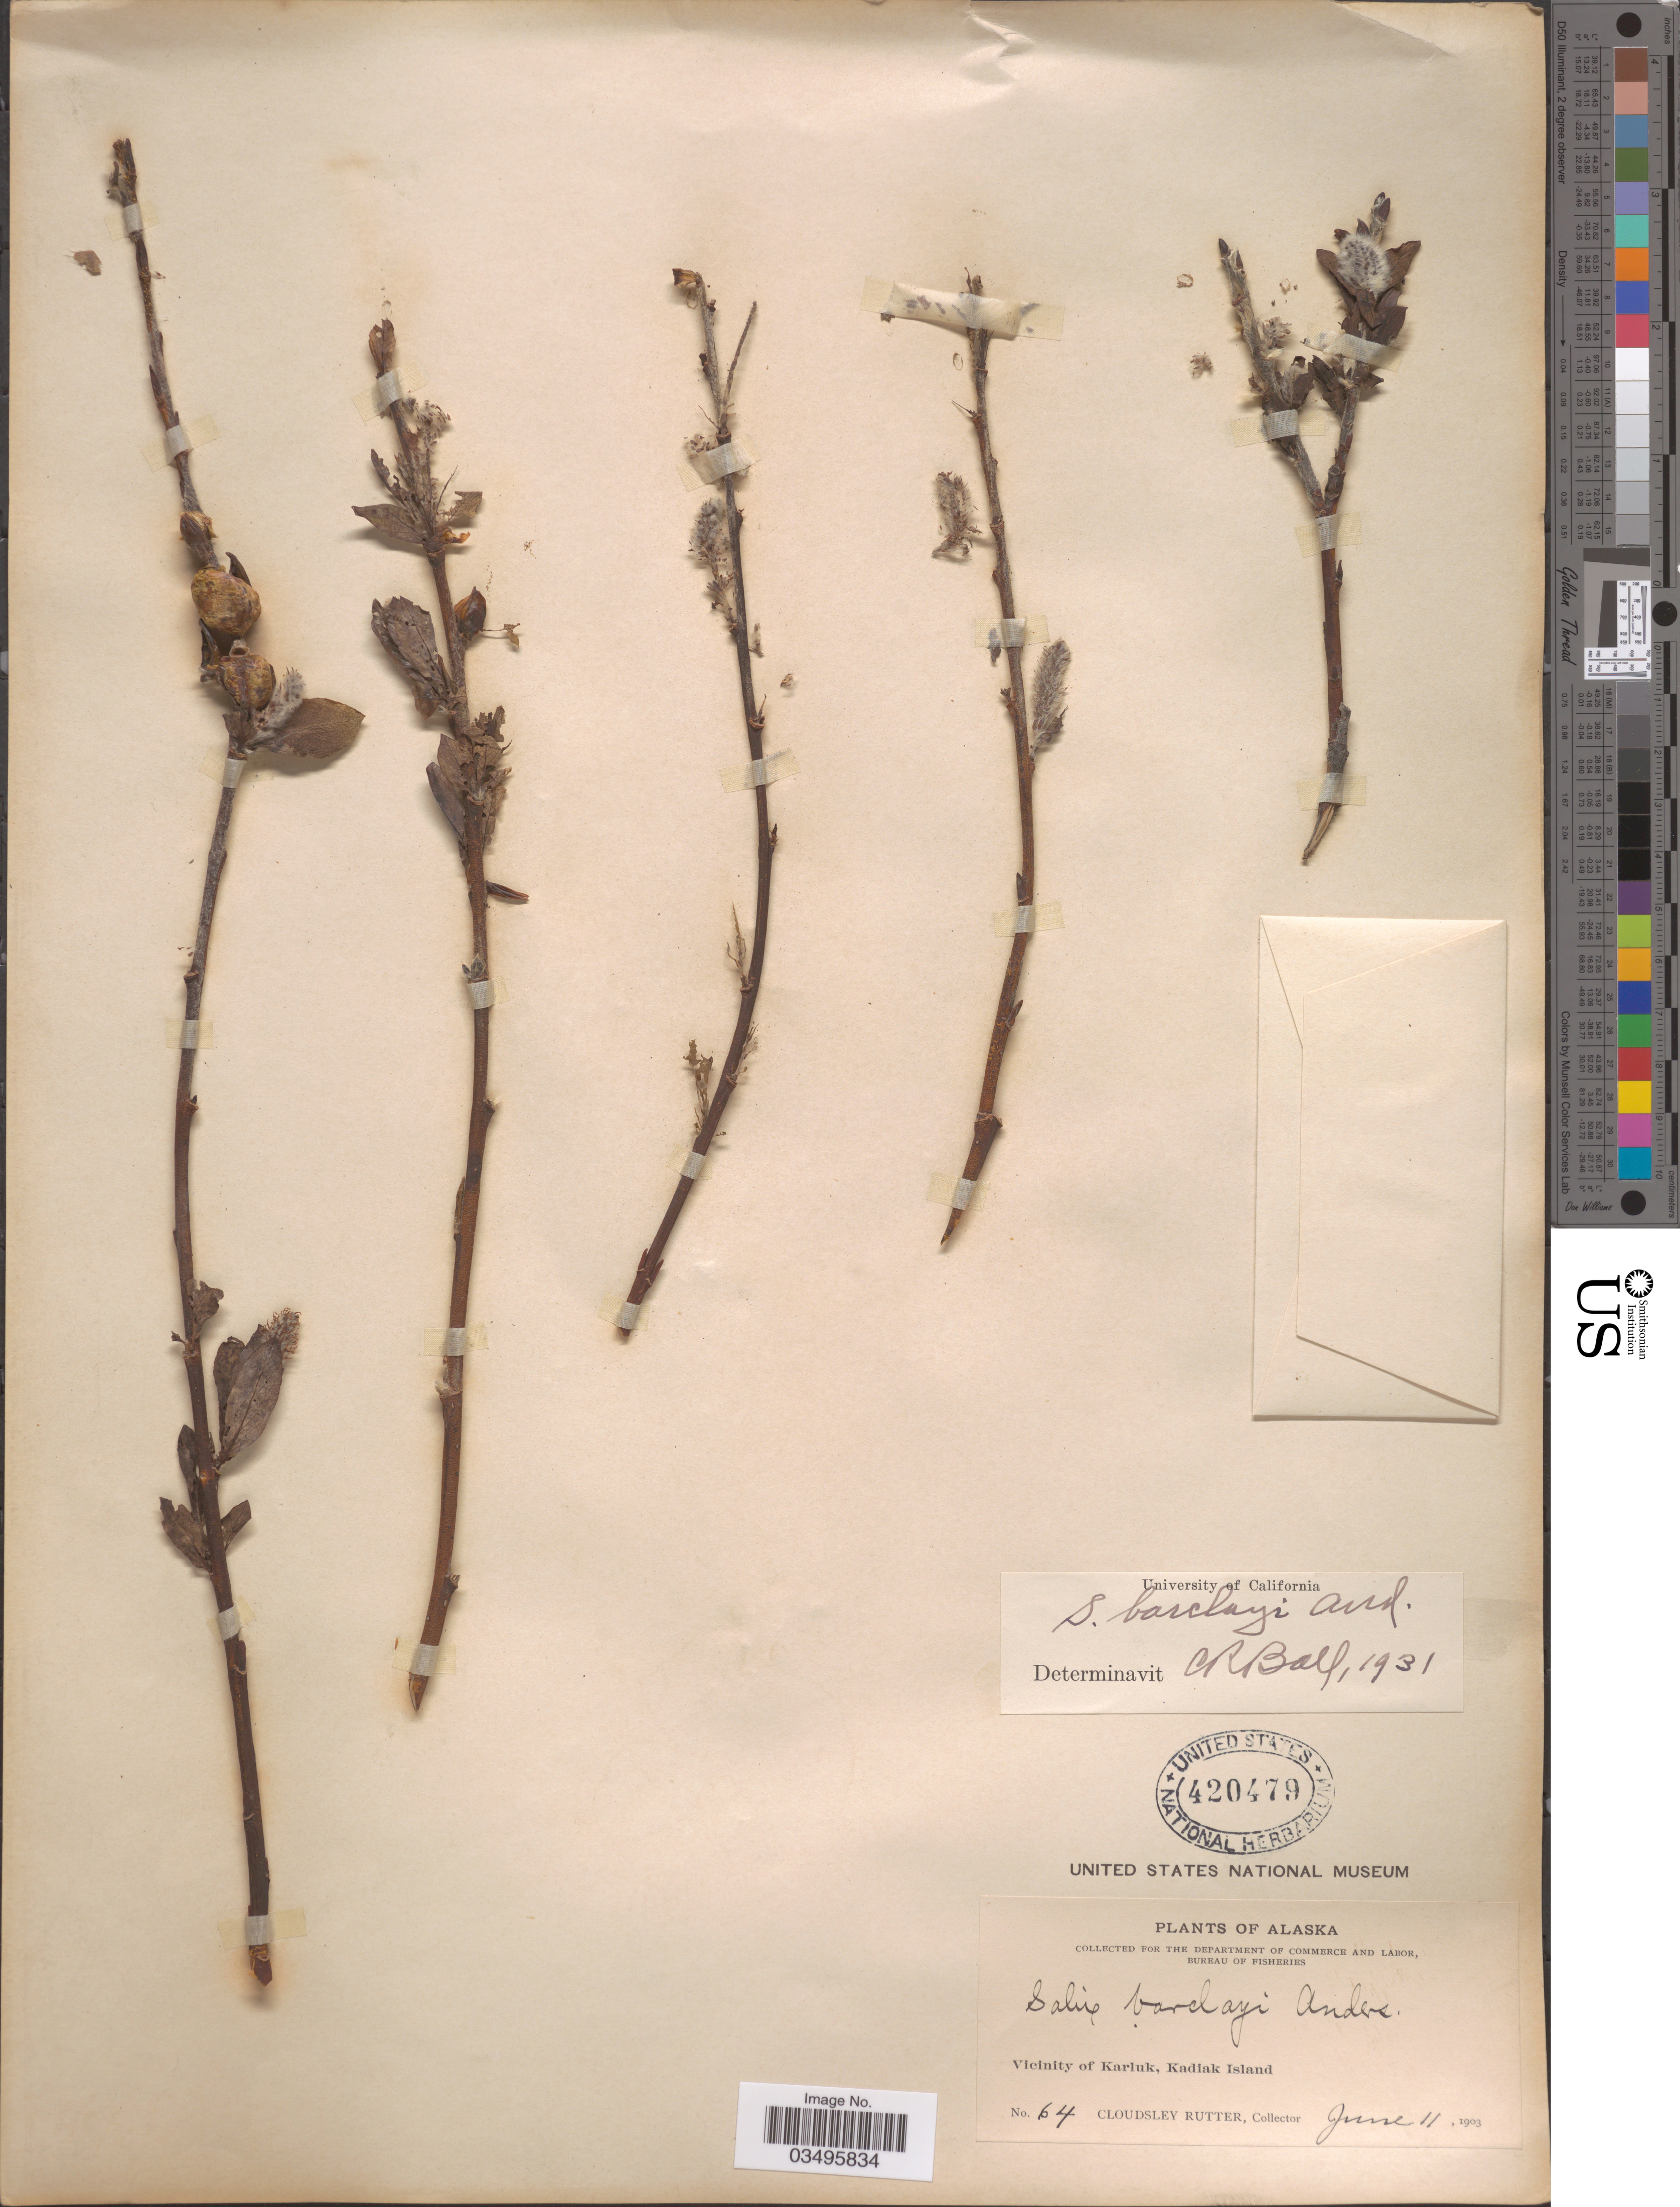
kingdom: Plantae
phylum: Tracheophyta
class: Magnoliopsida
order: Malpighiales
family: Salicaceae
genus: Salix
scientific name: Salix barclayi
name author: Andersson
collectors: C. Rutter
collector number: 64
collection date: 1903-06-11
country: United States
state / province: Alaska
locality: Vicinity of Karluk, Kadiak Island.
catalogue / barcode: US 420479